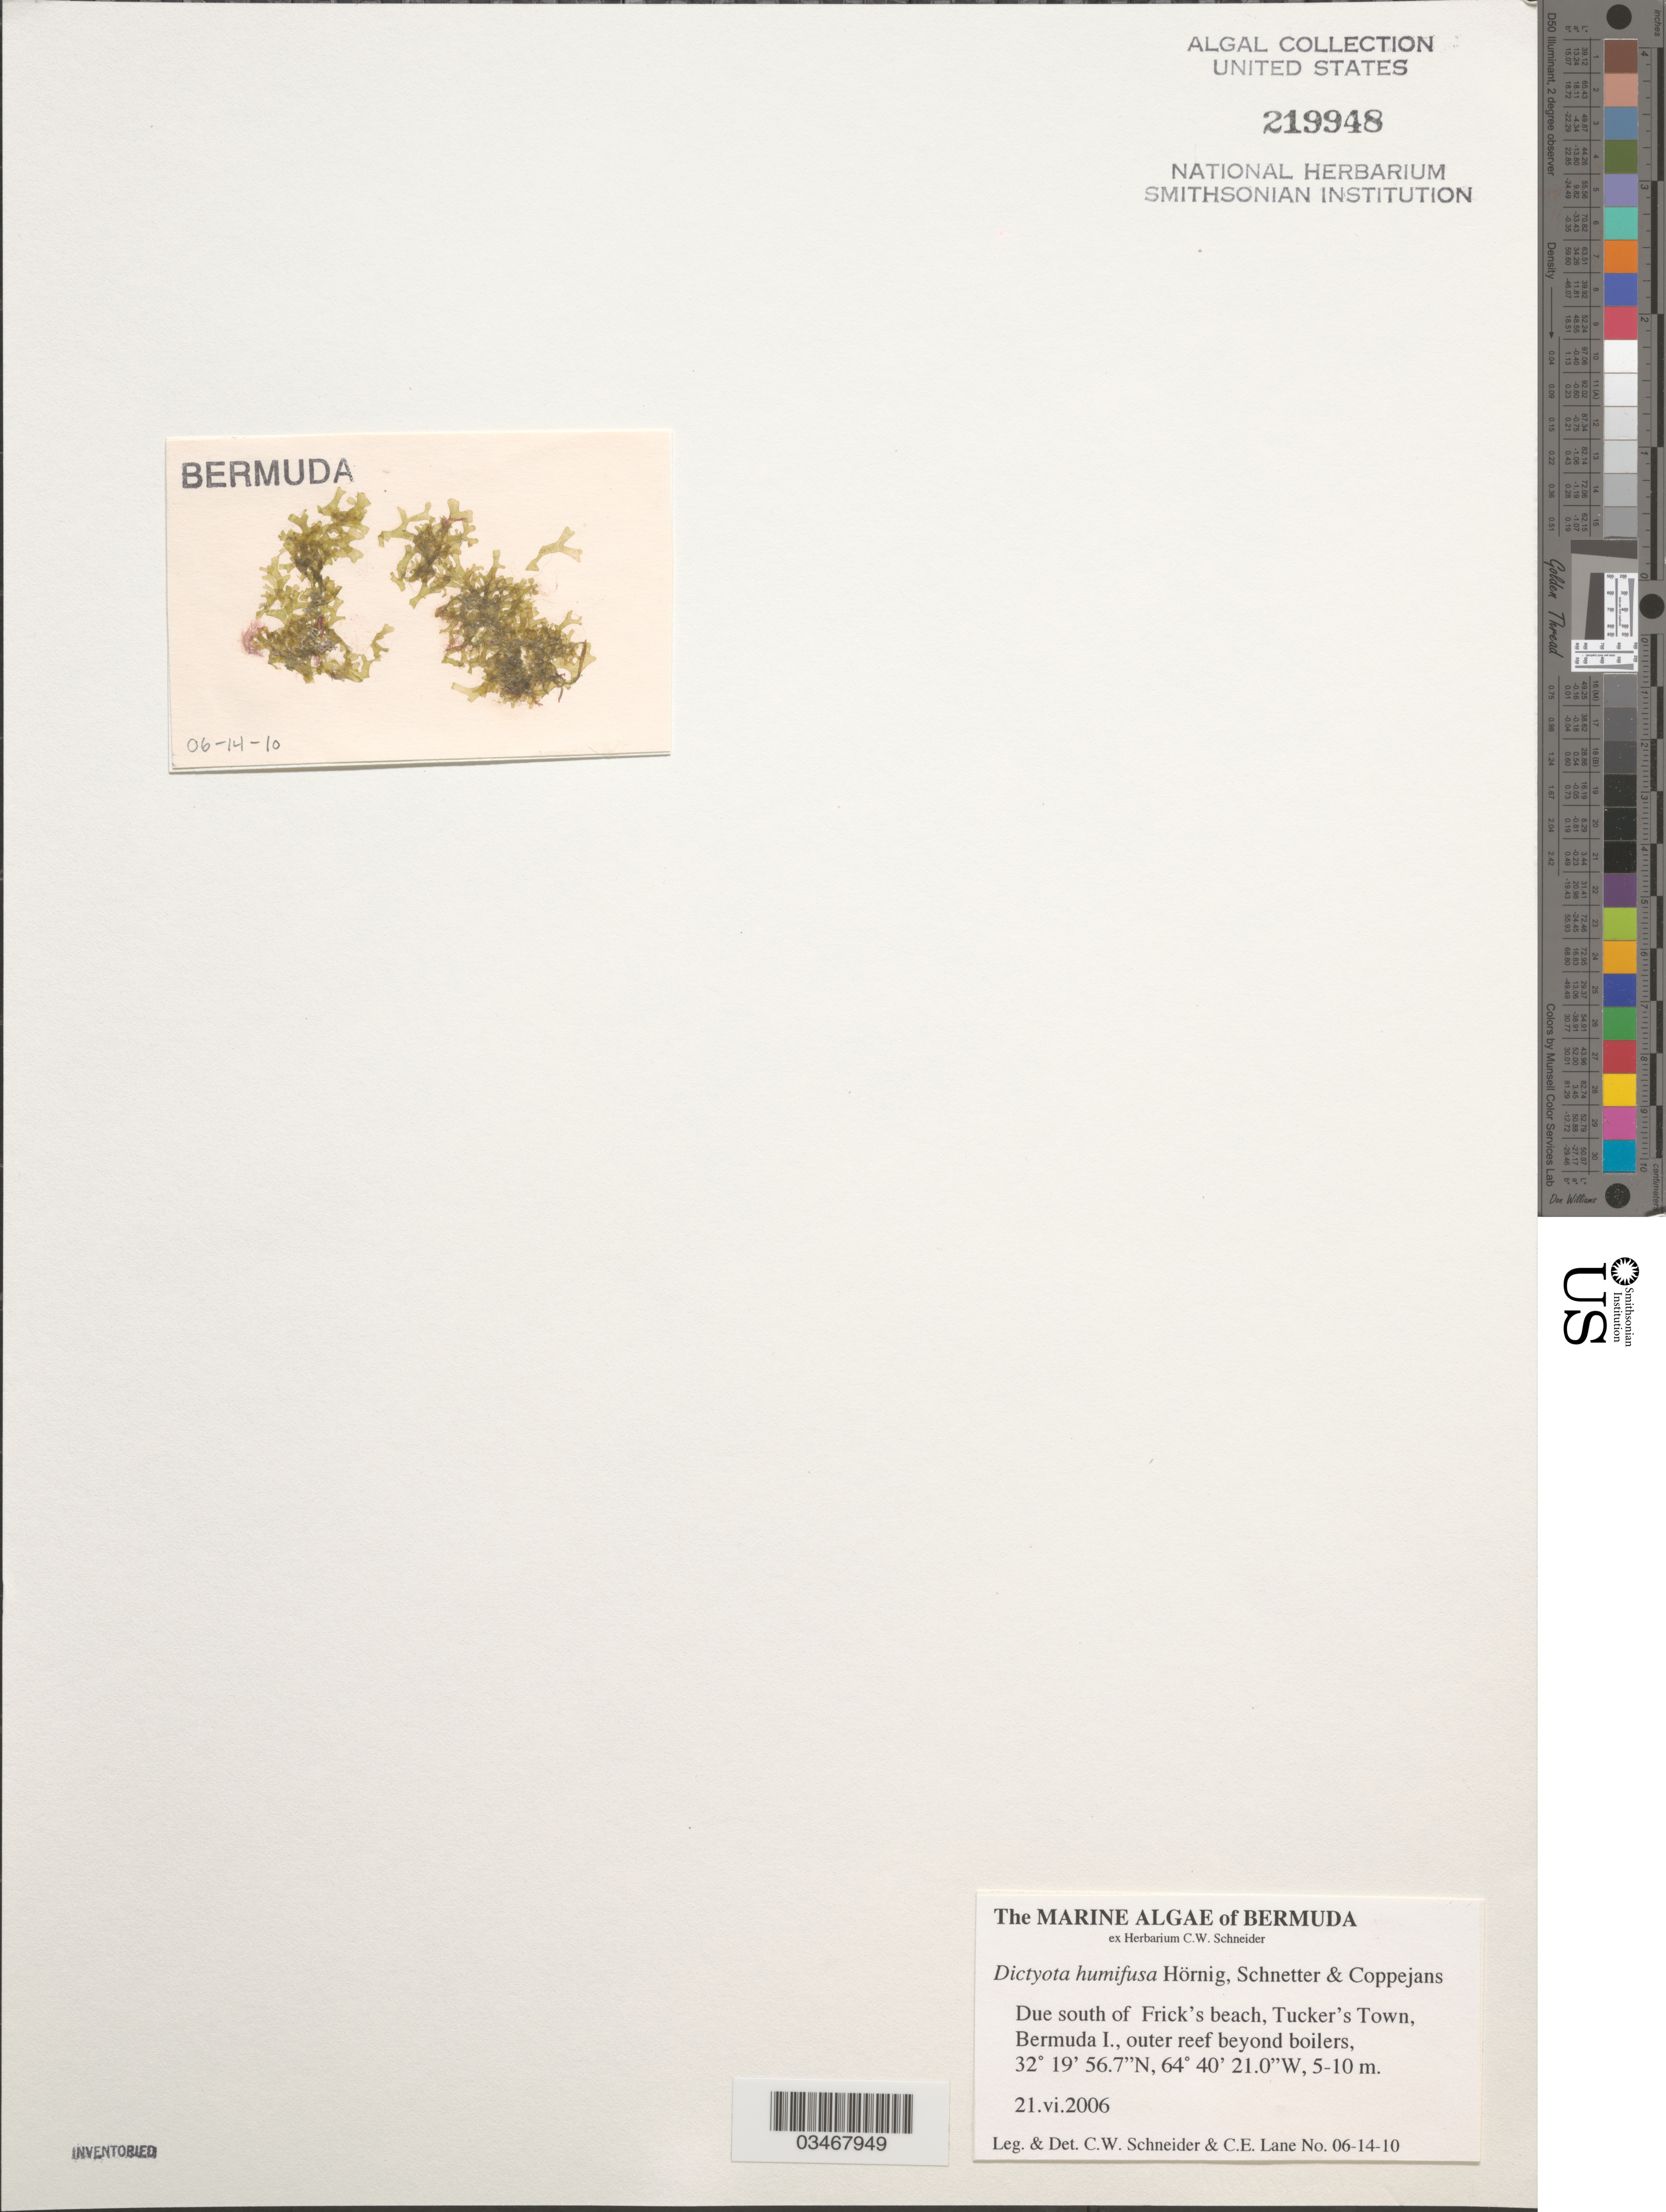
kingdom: Chromista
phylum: Ochrophyta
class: Phaeophyceae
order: Dictyotales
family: Dictyotaceae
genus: Dictyota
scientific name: Dictyota humifusa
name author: I.Hörnig et al.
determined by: Ballantine, D. L.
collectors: C. W. Schneider & C. E. Lane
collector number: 06-14-10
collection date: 2006-06-21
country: Bermuda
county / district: Tucker's Town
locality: Due south of Frick's beach. Outer reef beyond boilers.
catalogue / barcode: US 219948